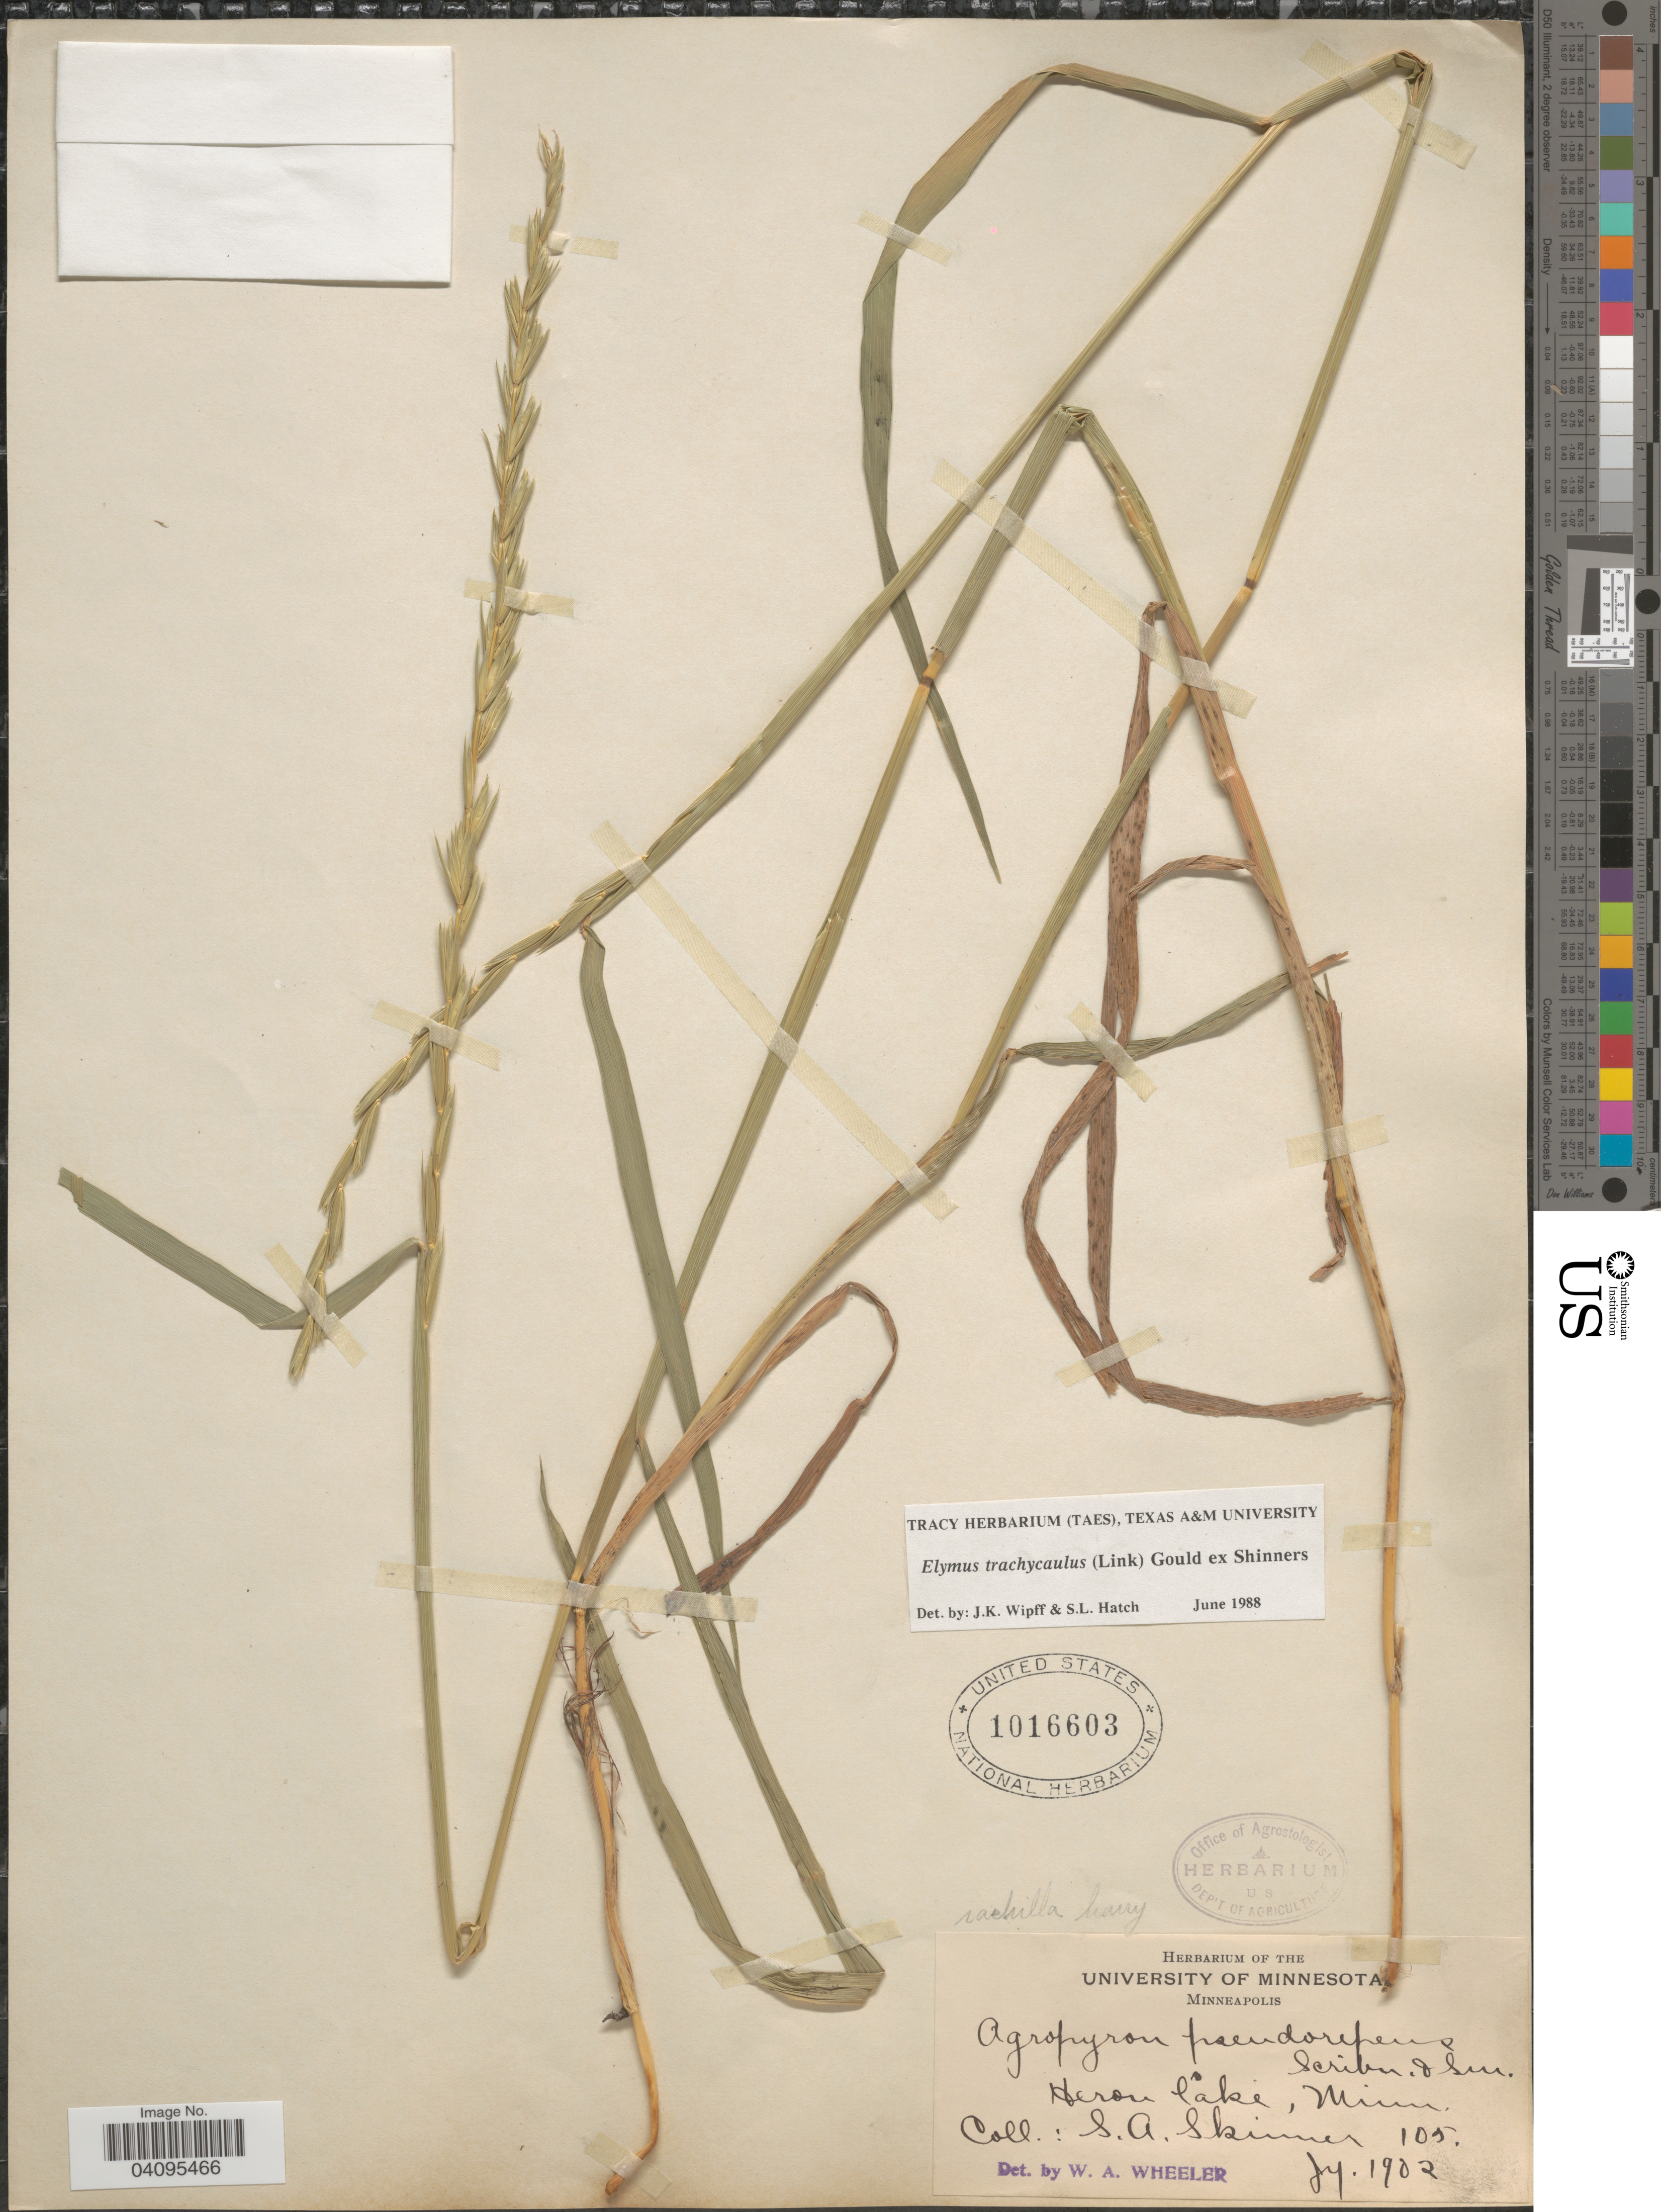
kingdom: Plantae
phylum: Tracheophyta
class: Liliopsida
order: Poales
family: Poaceae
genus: Elymus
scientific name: Elymus trachycaulus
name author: (Link) Gould ex Shinners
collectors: S. Skinner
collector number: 102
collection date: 1902-07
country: United States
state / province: Minnesota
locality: Heron Lake.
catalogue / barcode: US 1016603